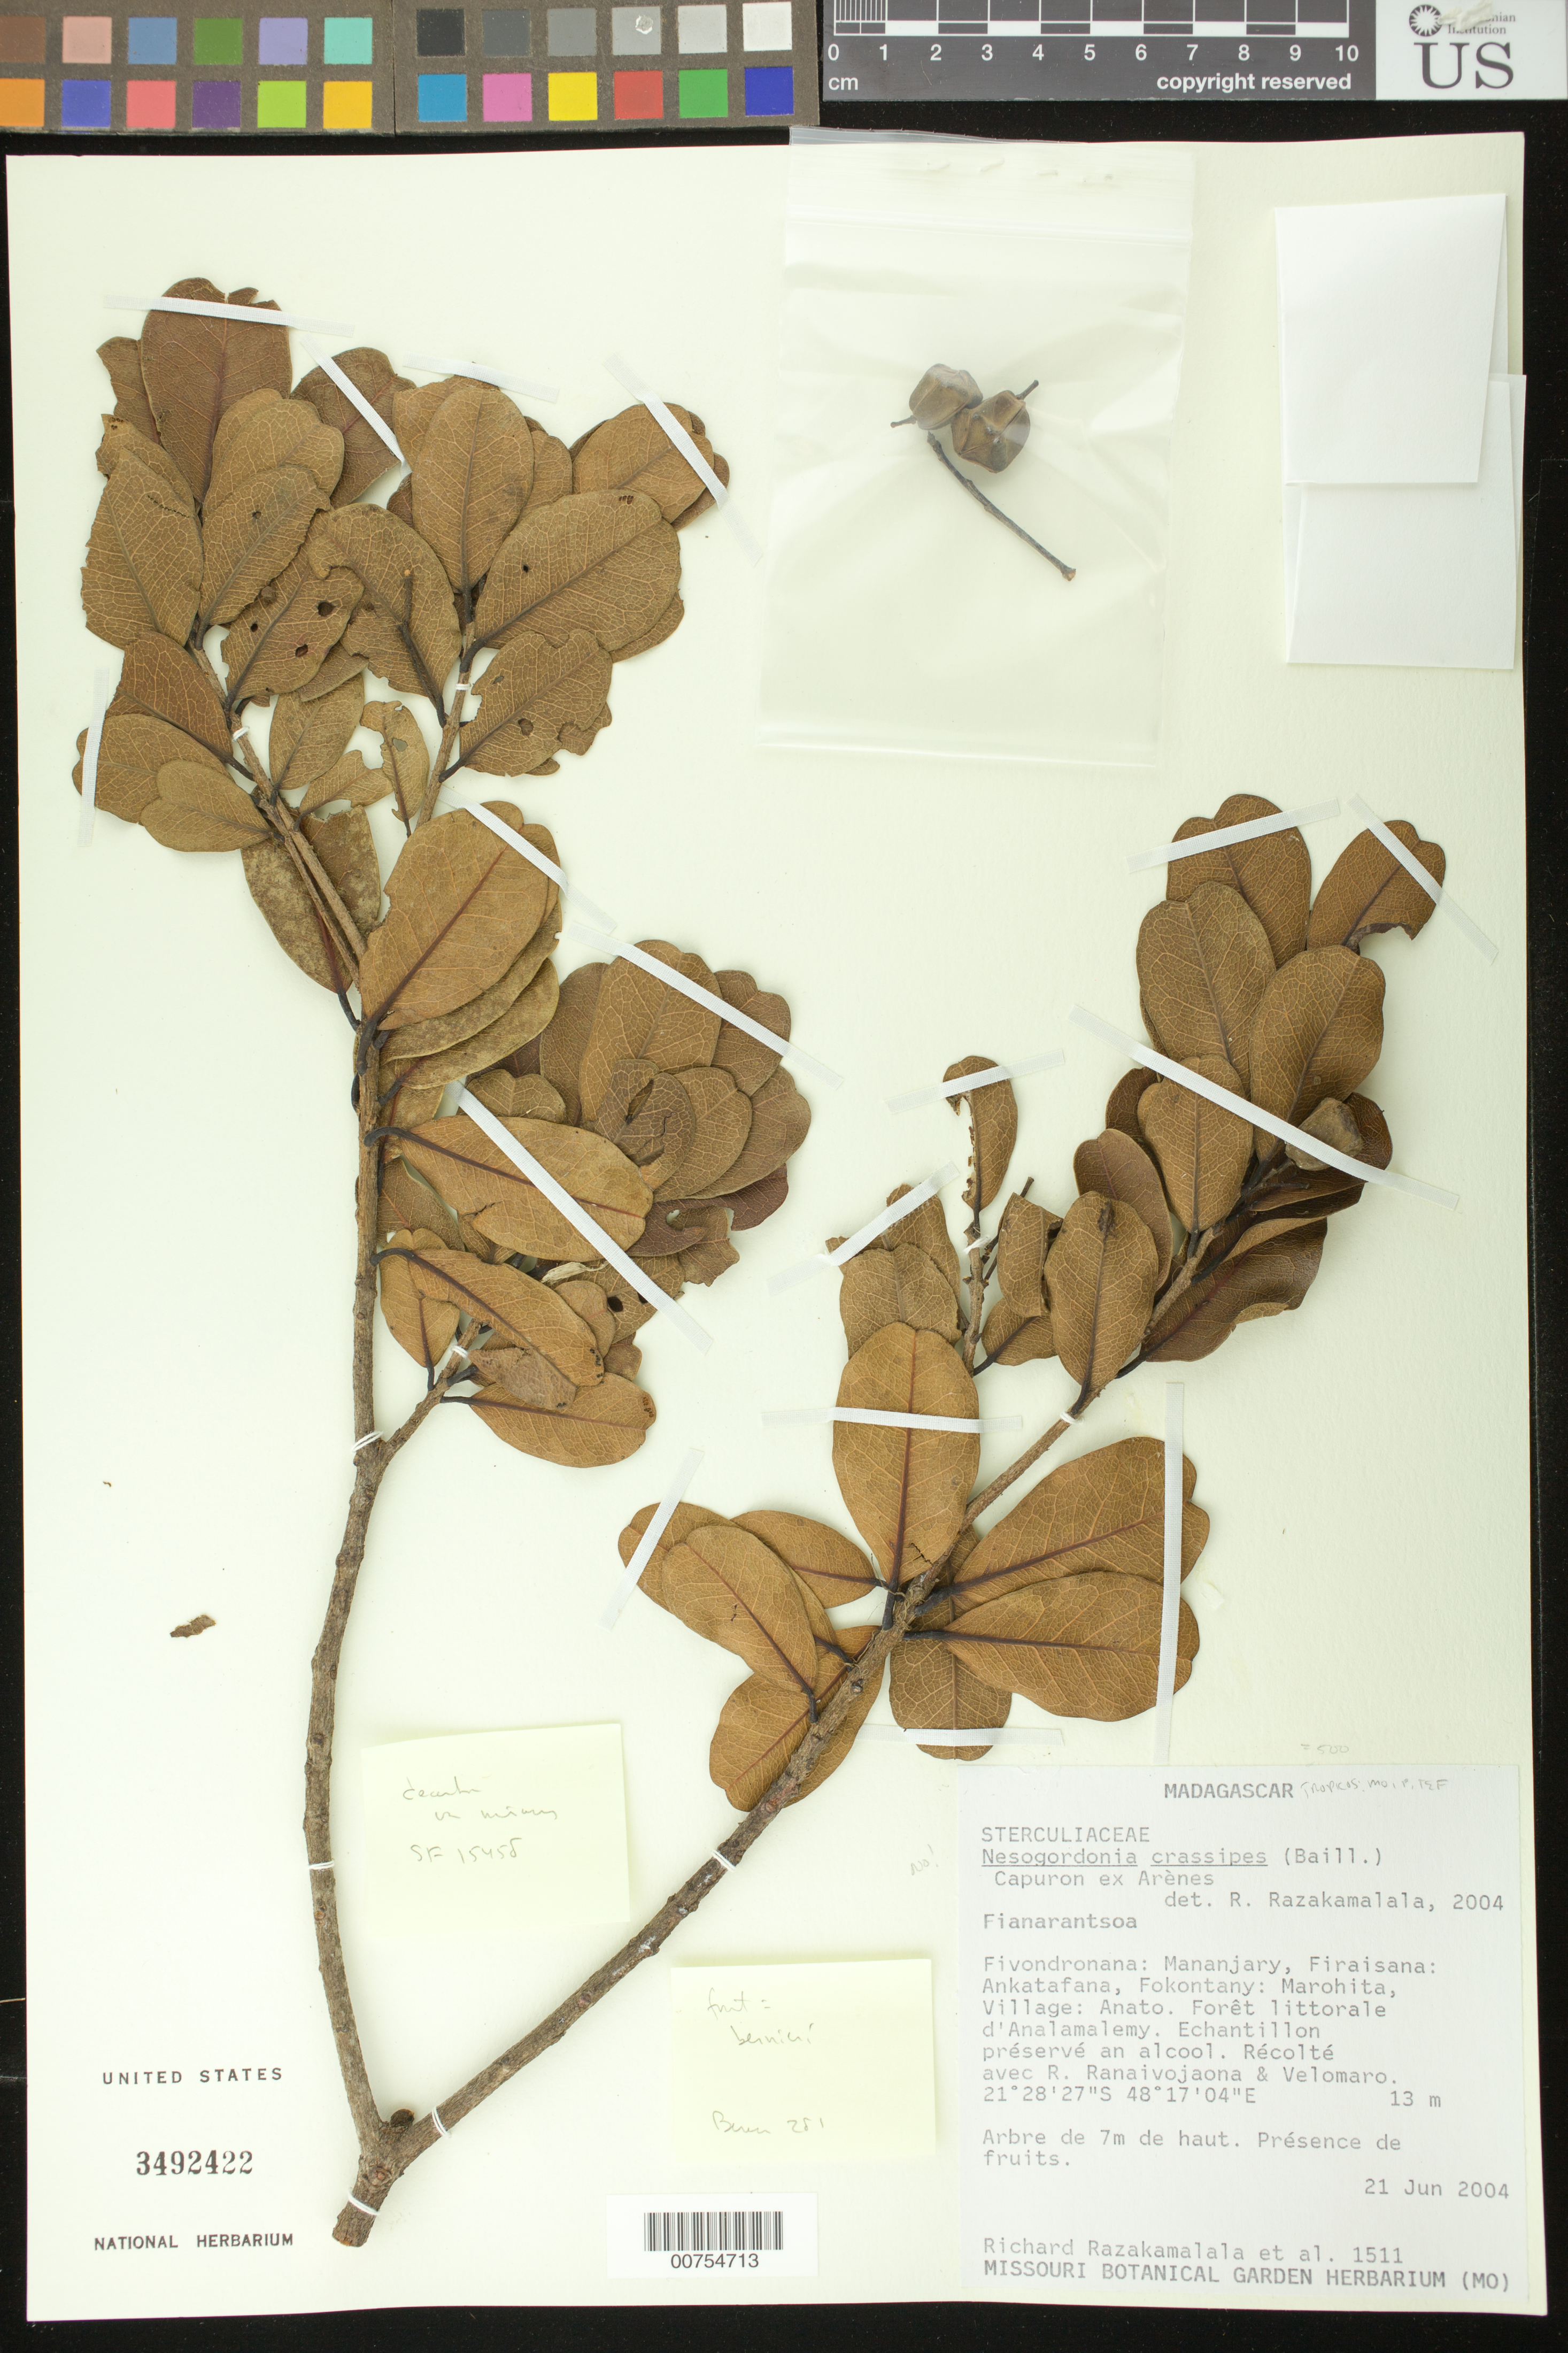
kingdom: Plantae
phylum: Tracheophyta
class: Magnoliopsida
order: Malvales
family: Malvaceae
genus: Nesogordonia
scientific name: Nesogordonia crassipes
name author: (Baill.) Capuron ex Arènes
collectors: R. Razakamalala, R. Ranaivojaona & Velomaro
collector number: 1511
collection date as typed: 21 Jun 2004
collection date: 2004-06-21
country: Madagascar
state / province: Vatovavy Fitovinany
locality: Fivondronana: Mananjary, Firaisana: Ankatafana, Fokontany: Marohita, Village: Anato. Forêt littorale d'Analamalemy.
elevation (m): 13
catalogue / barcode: US 3492422